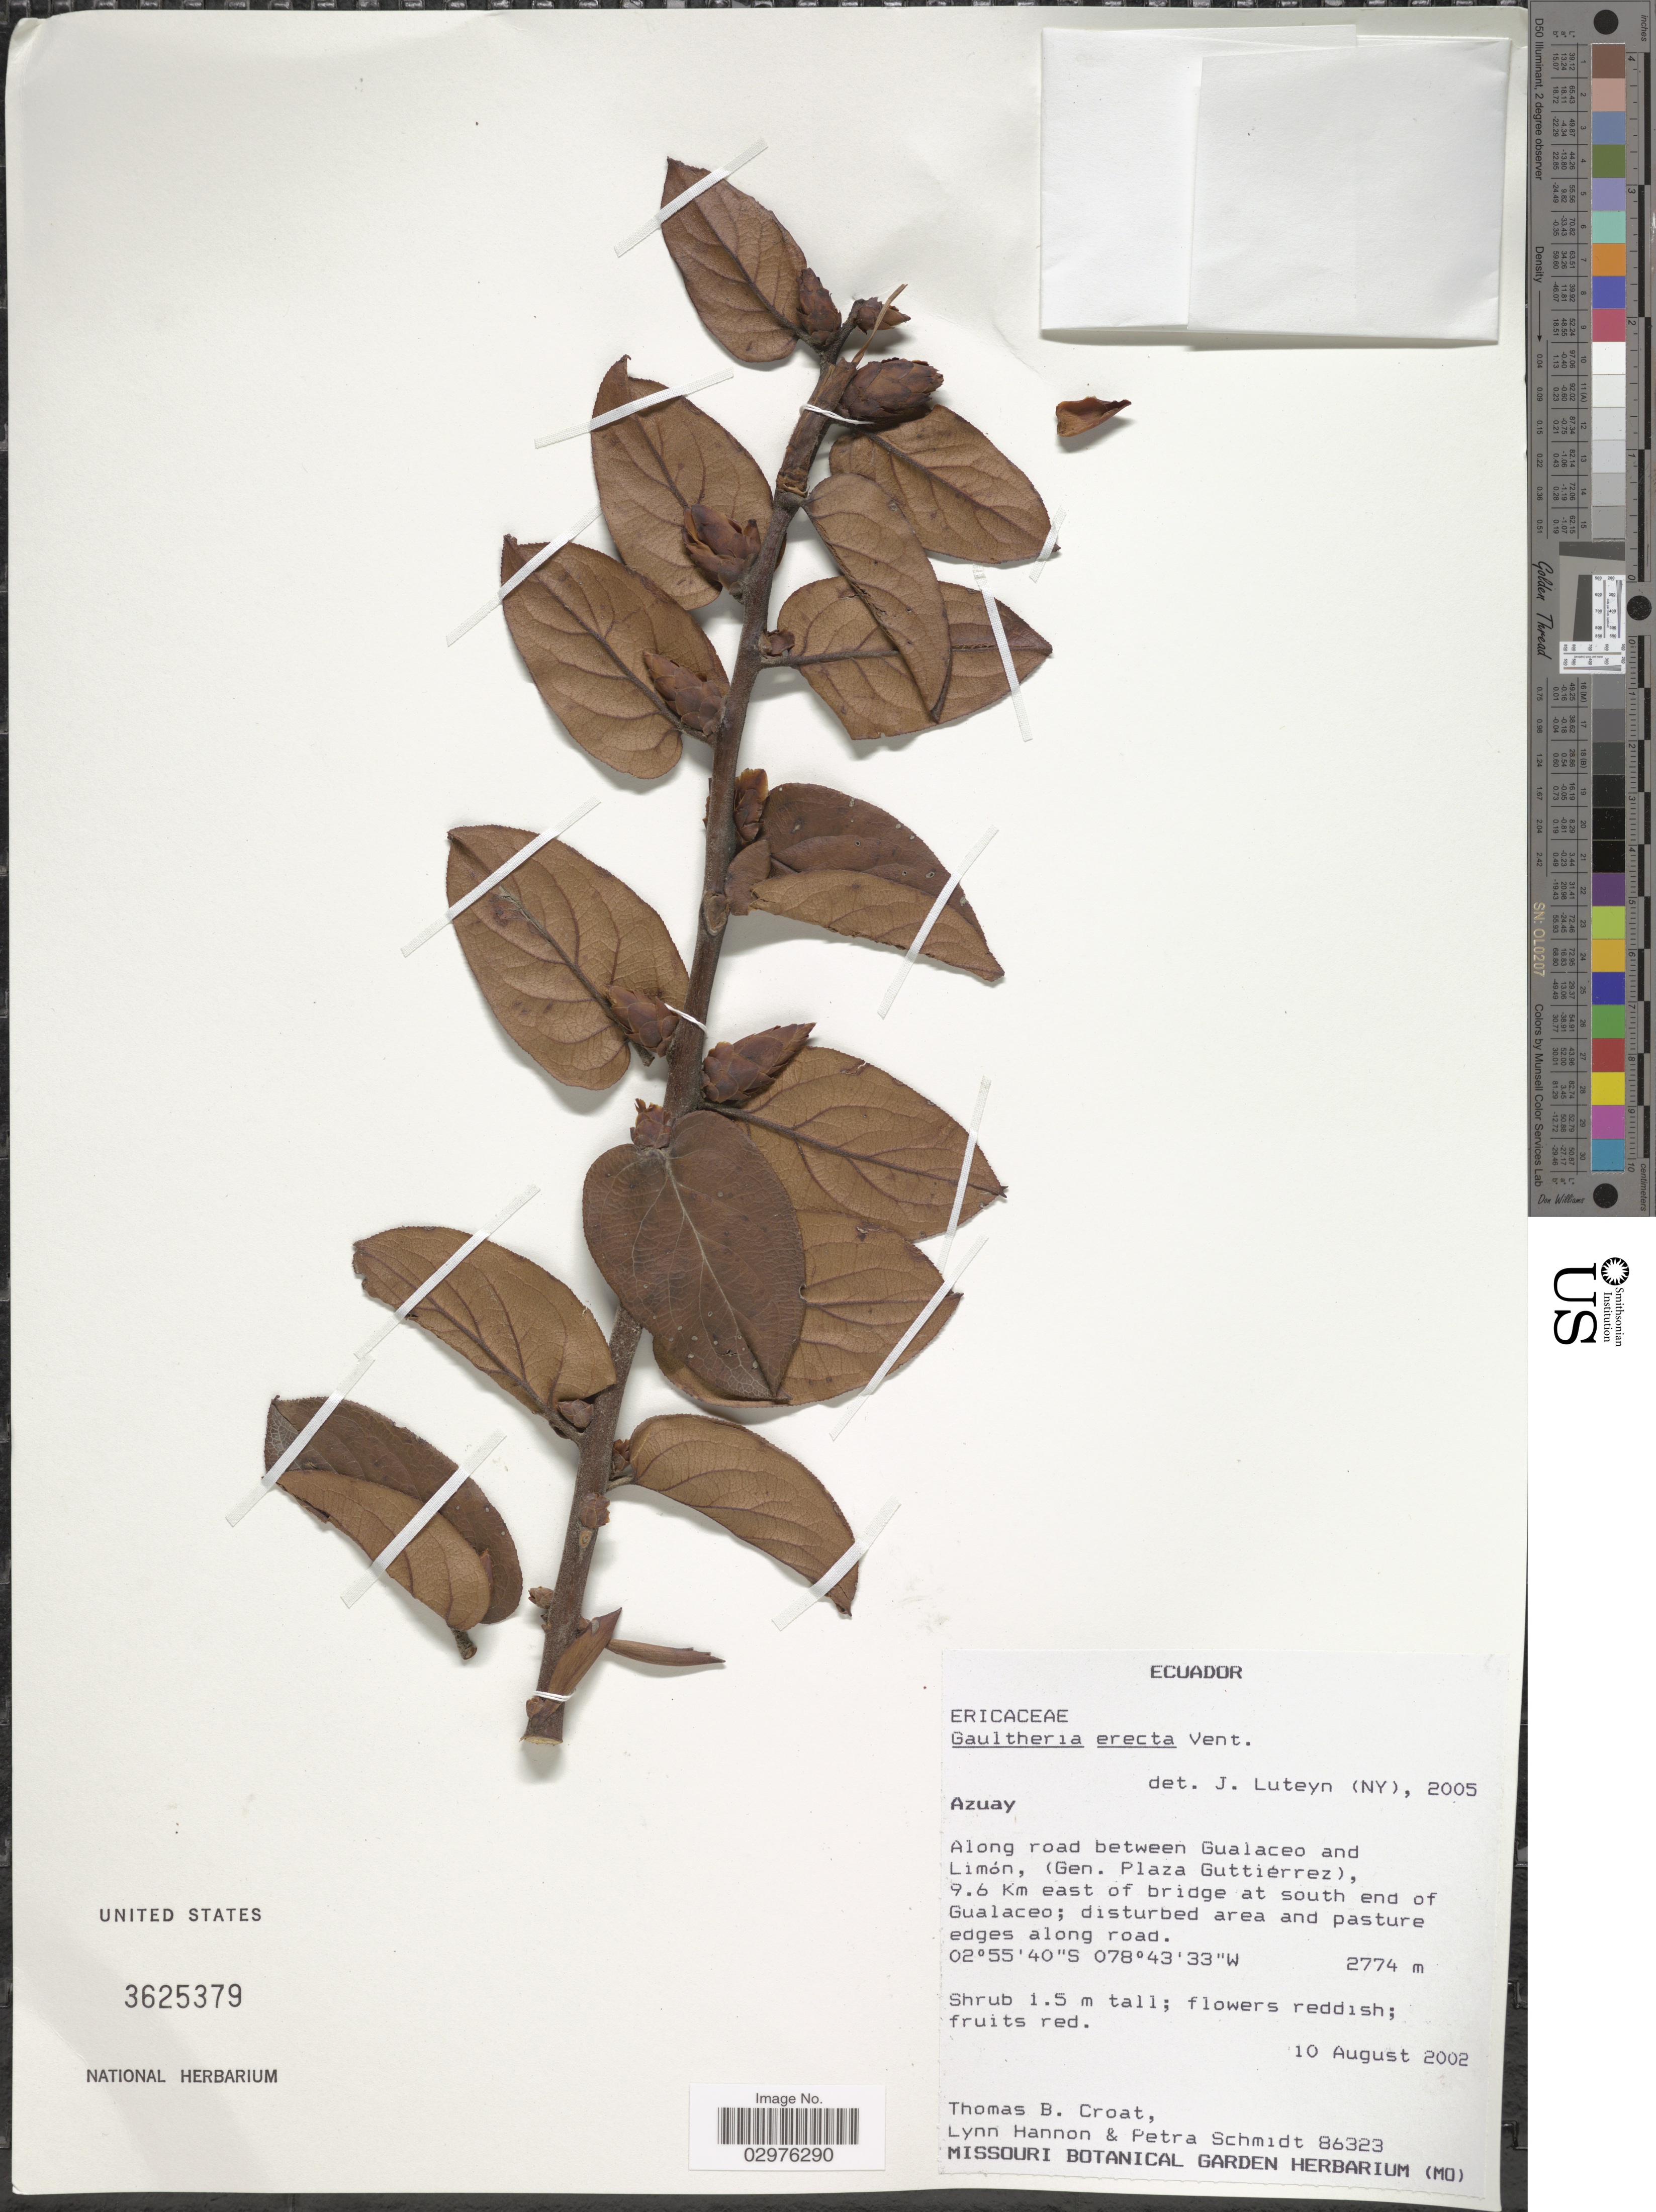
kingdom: Plantae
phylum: Tracheophyta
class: Magnoliopsida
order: Ericales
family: Ericaceae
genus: Gaultheria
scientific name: Gaultheria erecta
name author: Vent.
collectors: T. B. Croat, L. Hannon & P. Schmidt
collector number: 86323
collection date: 2002-08-10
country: Ecuador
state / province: Azuay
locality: Along road between Gualaceo and Limón, (Gen. Plaza Guttierrez), 9.6 Km east of bridge at south end of Gualaceo.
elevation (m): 2774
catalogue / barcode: US 3625379